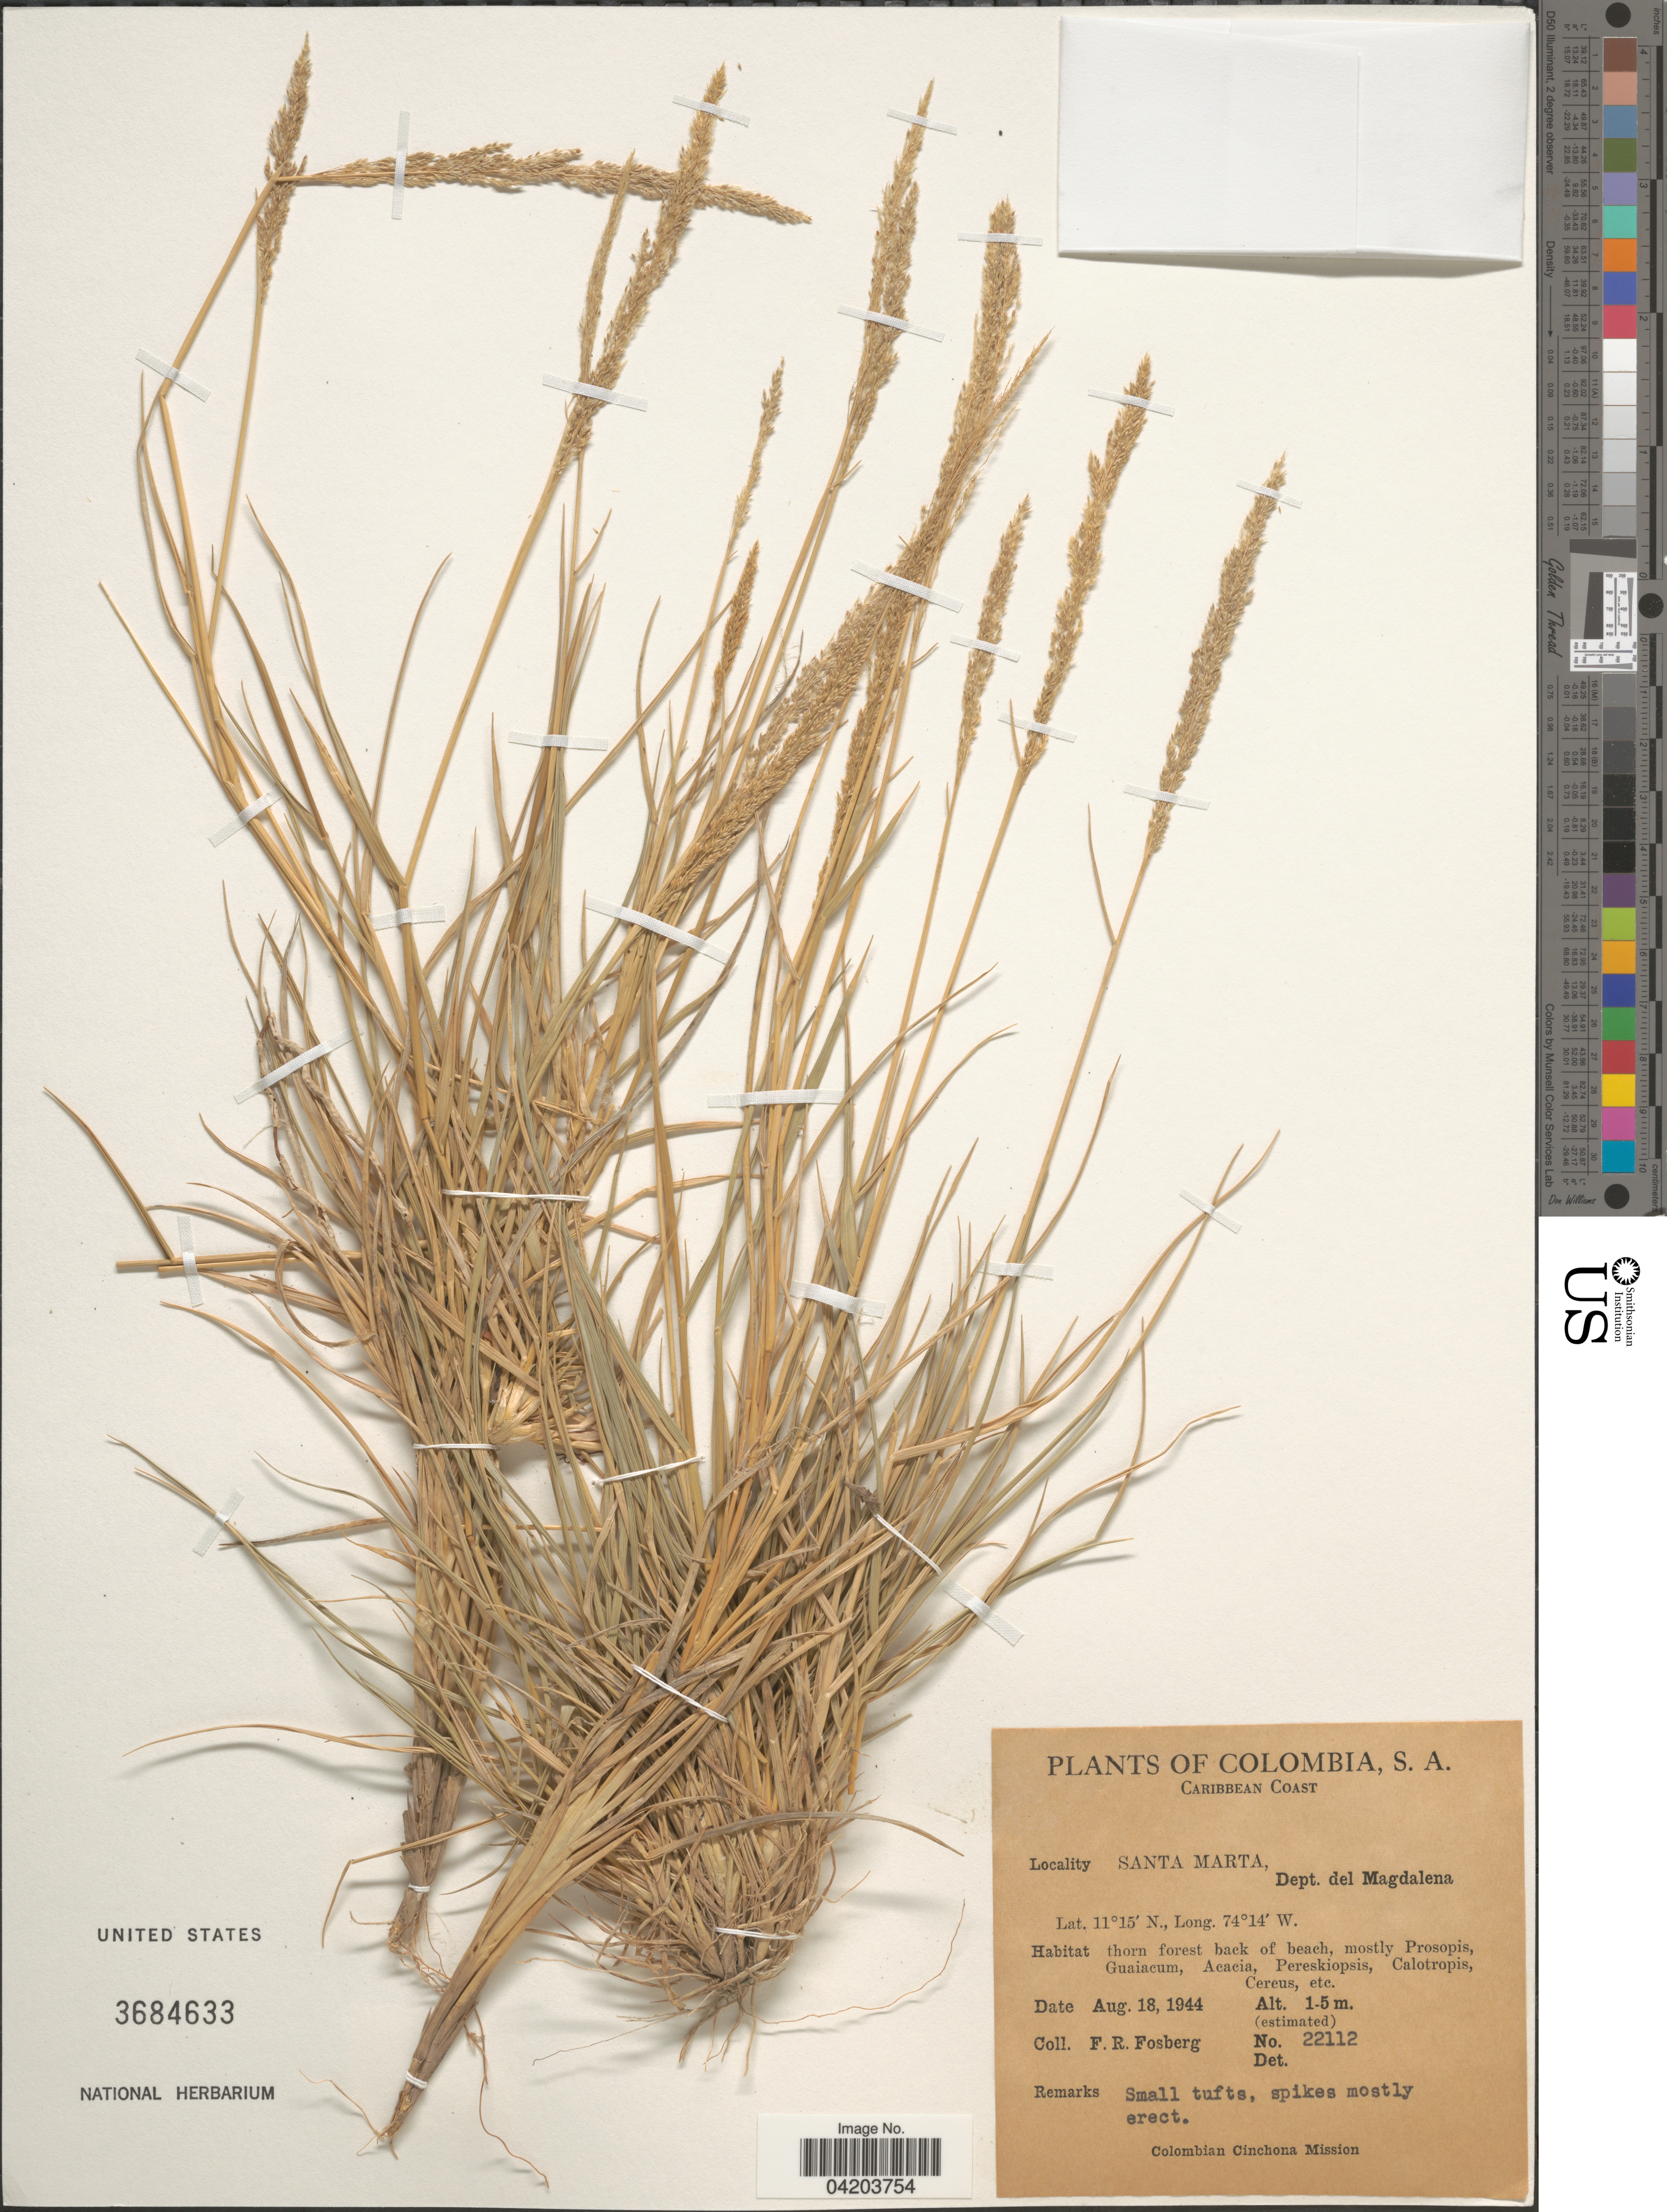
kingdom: Plantae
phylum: Tracheophyta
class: Liliopsida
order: Poales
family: Poaceae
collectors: F. R. Fosberg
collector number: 22112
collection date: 1944-08-18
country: Colombia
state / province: Magdalena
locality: Caribbean Coast. Santa Maria, Dept. del Magdalena. Colombian Cinchona Mission.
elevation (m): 1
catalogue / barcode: US 3684633